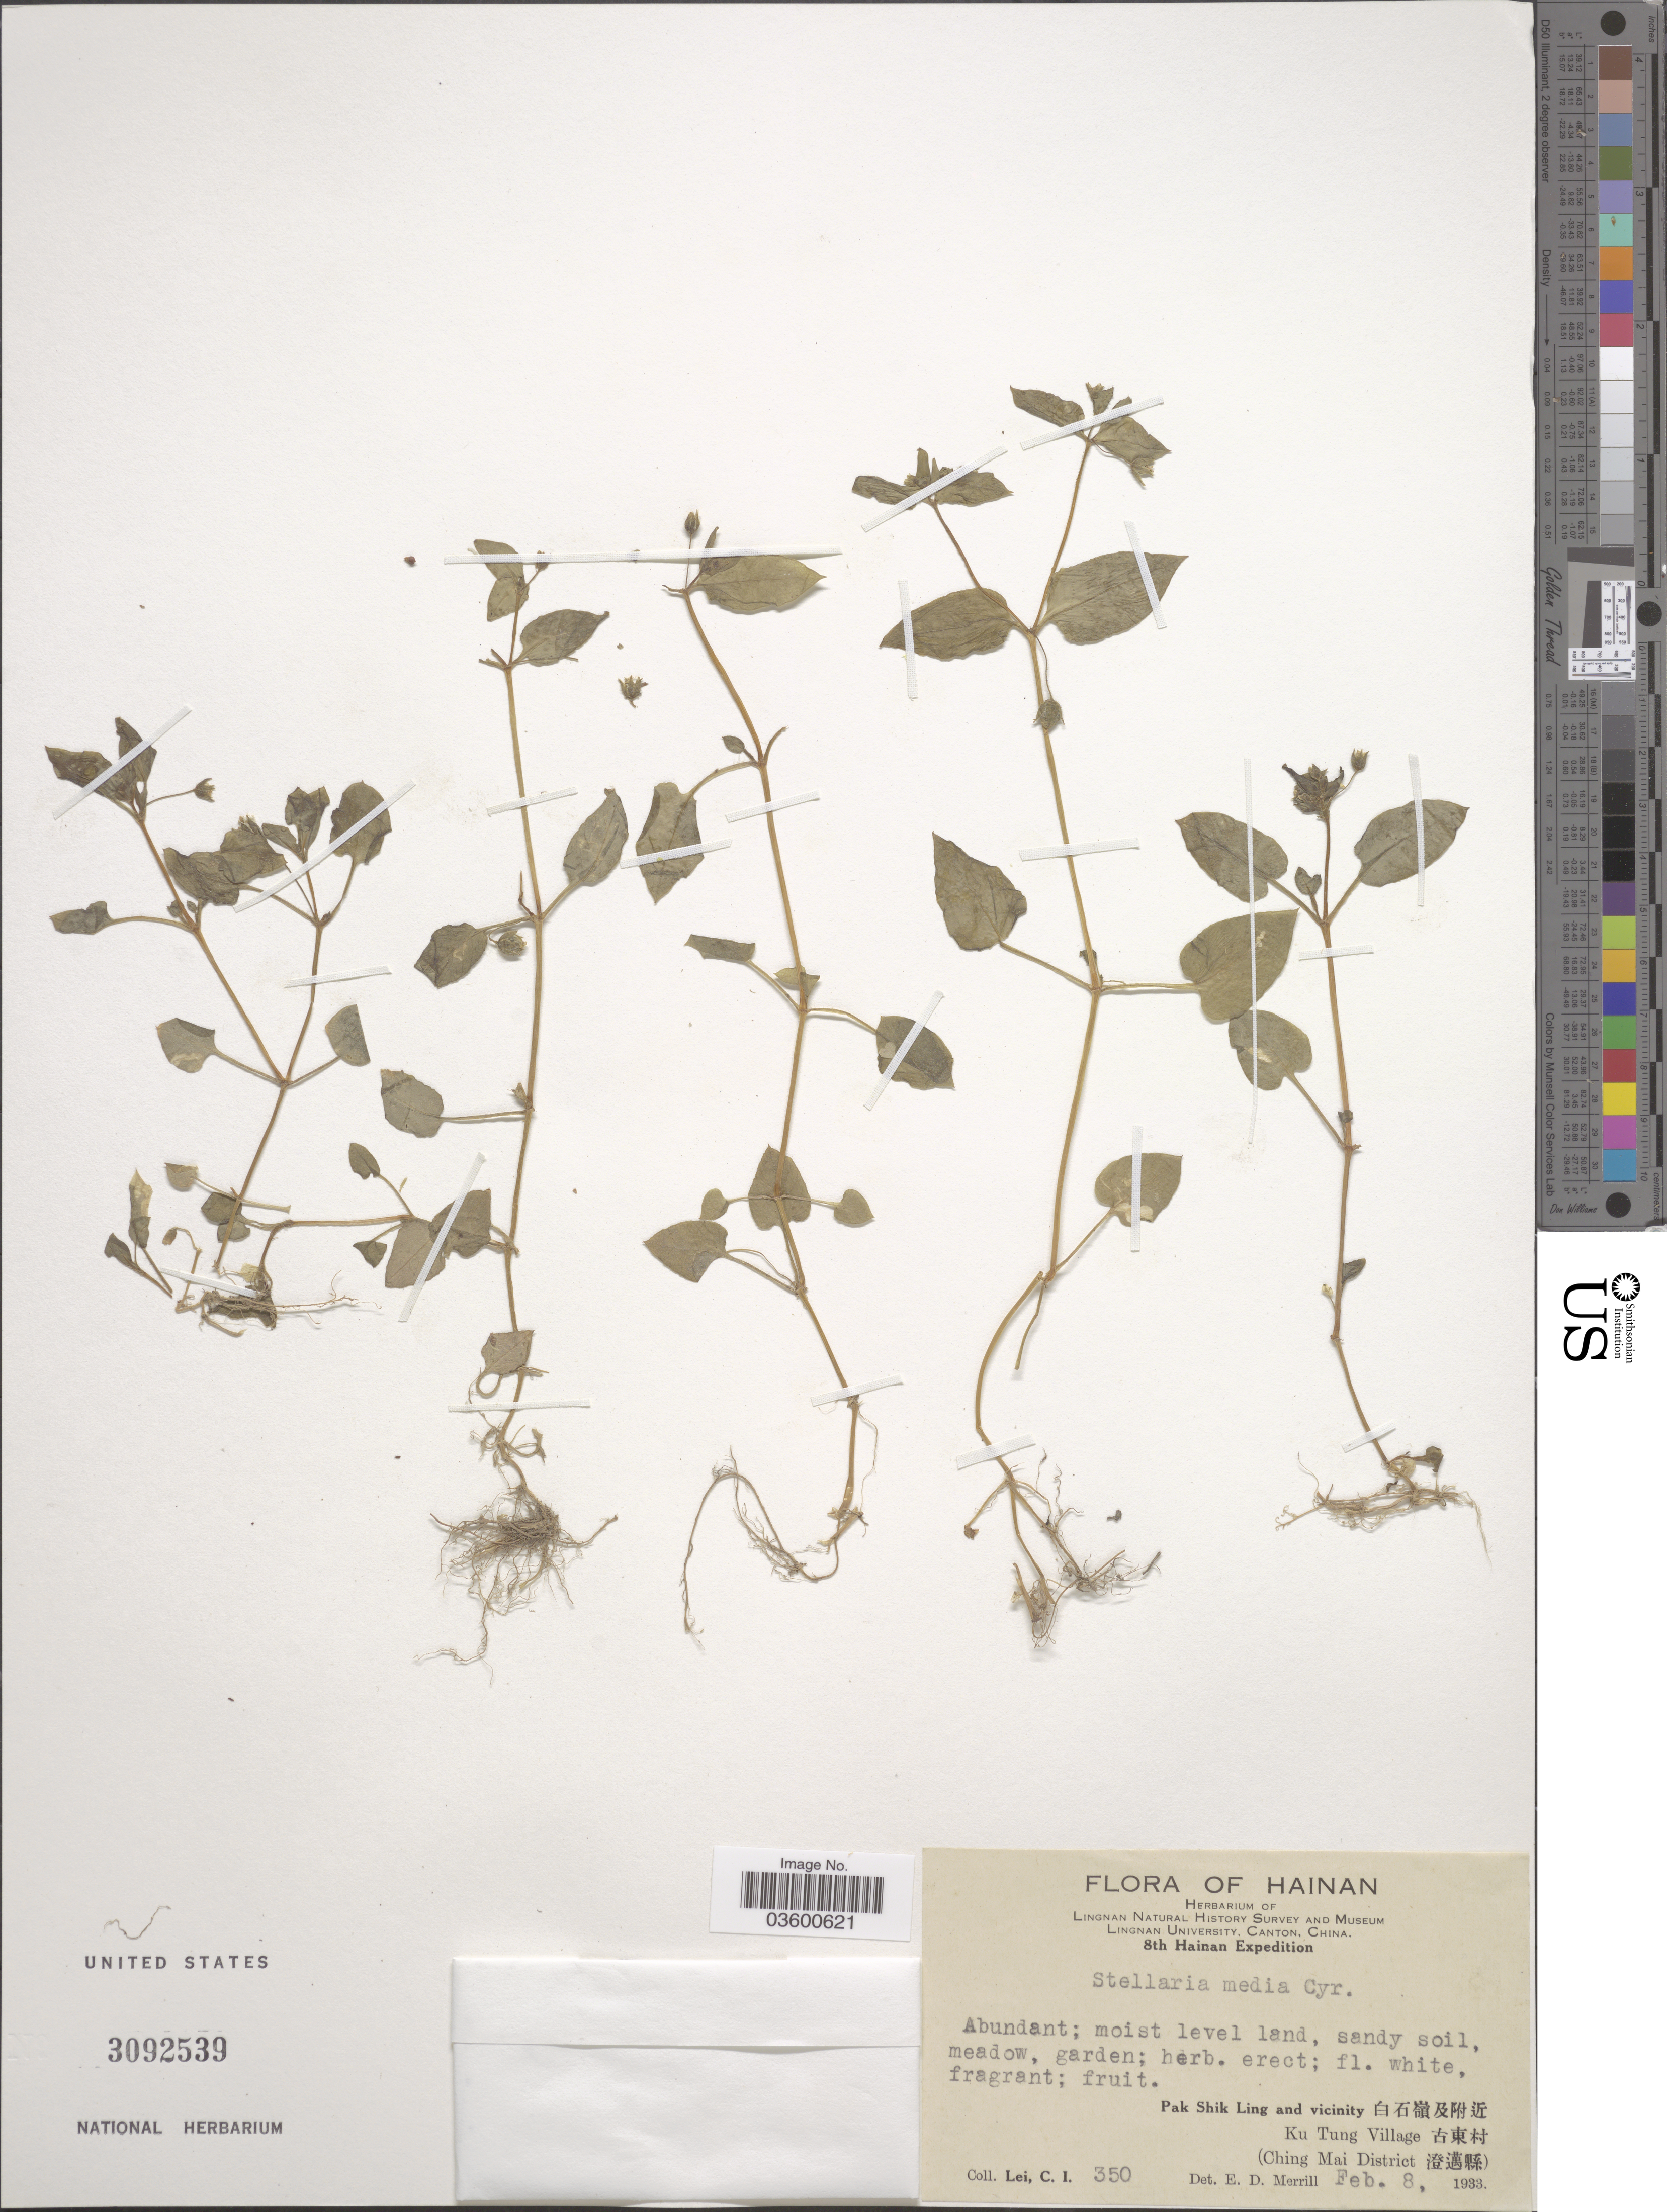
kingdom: Plantae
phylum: Tracheophyta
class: Magnoliopsida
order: Caryophyllales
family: Caryophyllaceae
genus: Stellaria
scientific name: Stellaria media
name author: (L.) Vill.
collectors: C. I. Lei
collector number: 350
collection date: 1933-02-08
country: China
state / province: Hainan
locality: Pak Shik Ling and vicinity X. Ku Tung Village X. (Ching Mai District X).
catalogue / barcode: US 3092539